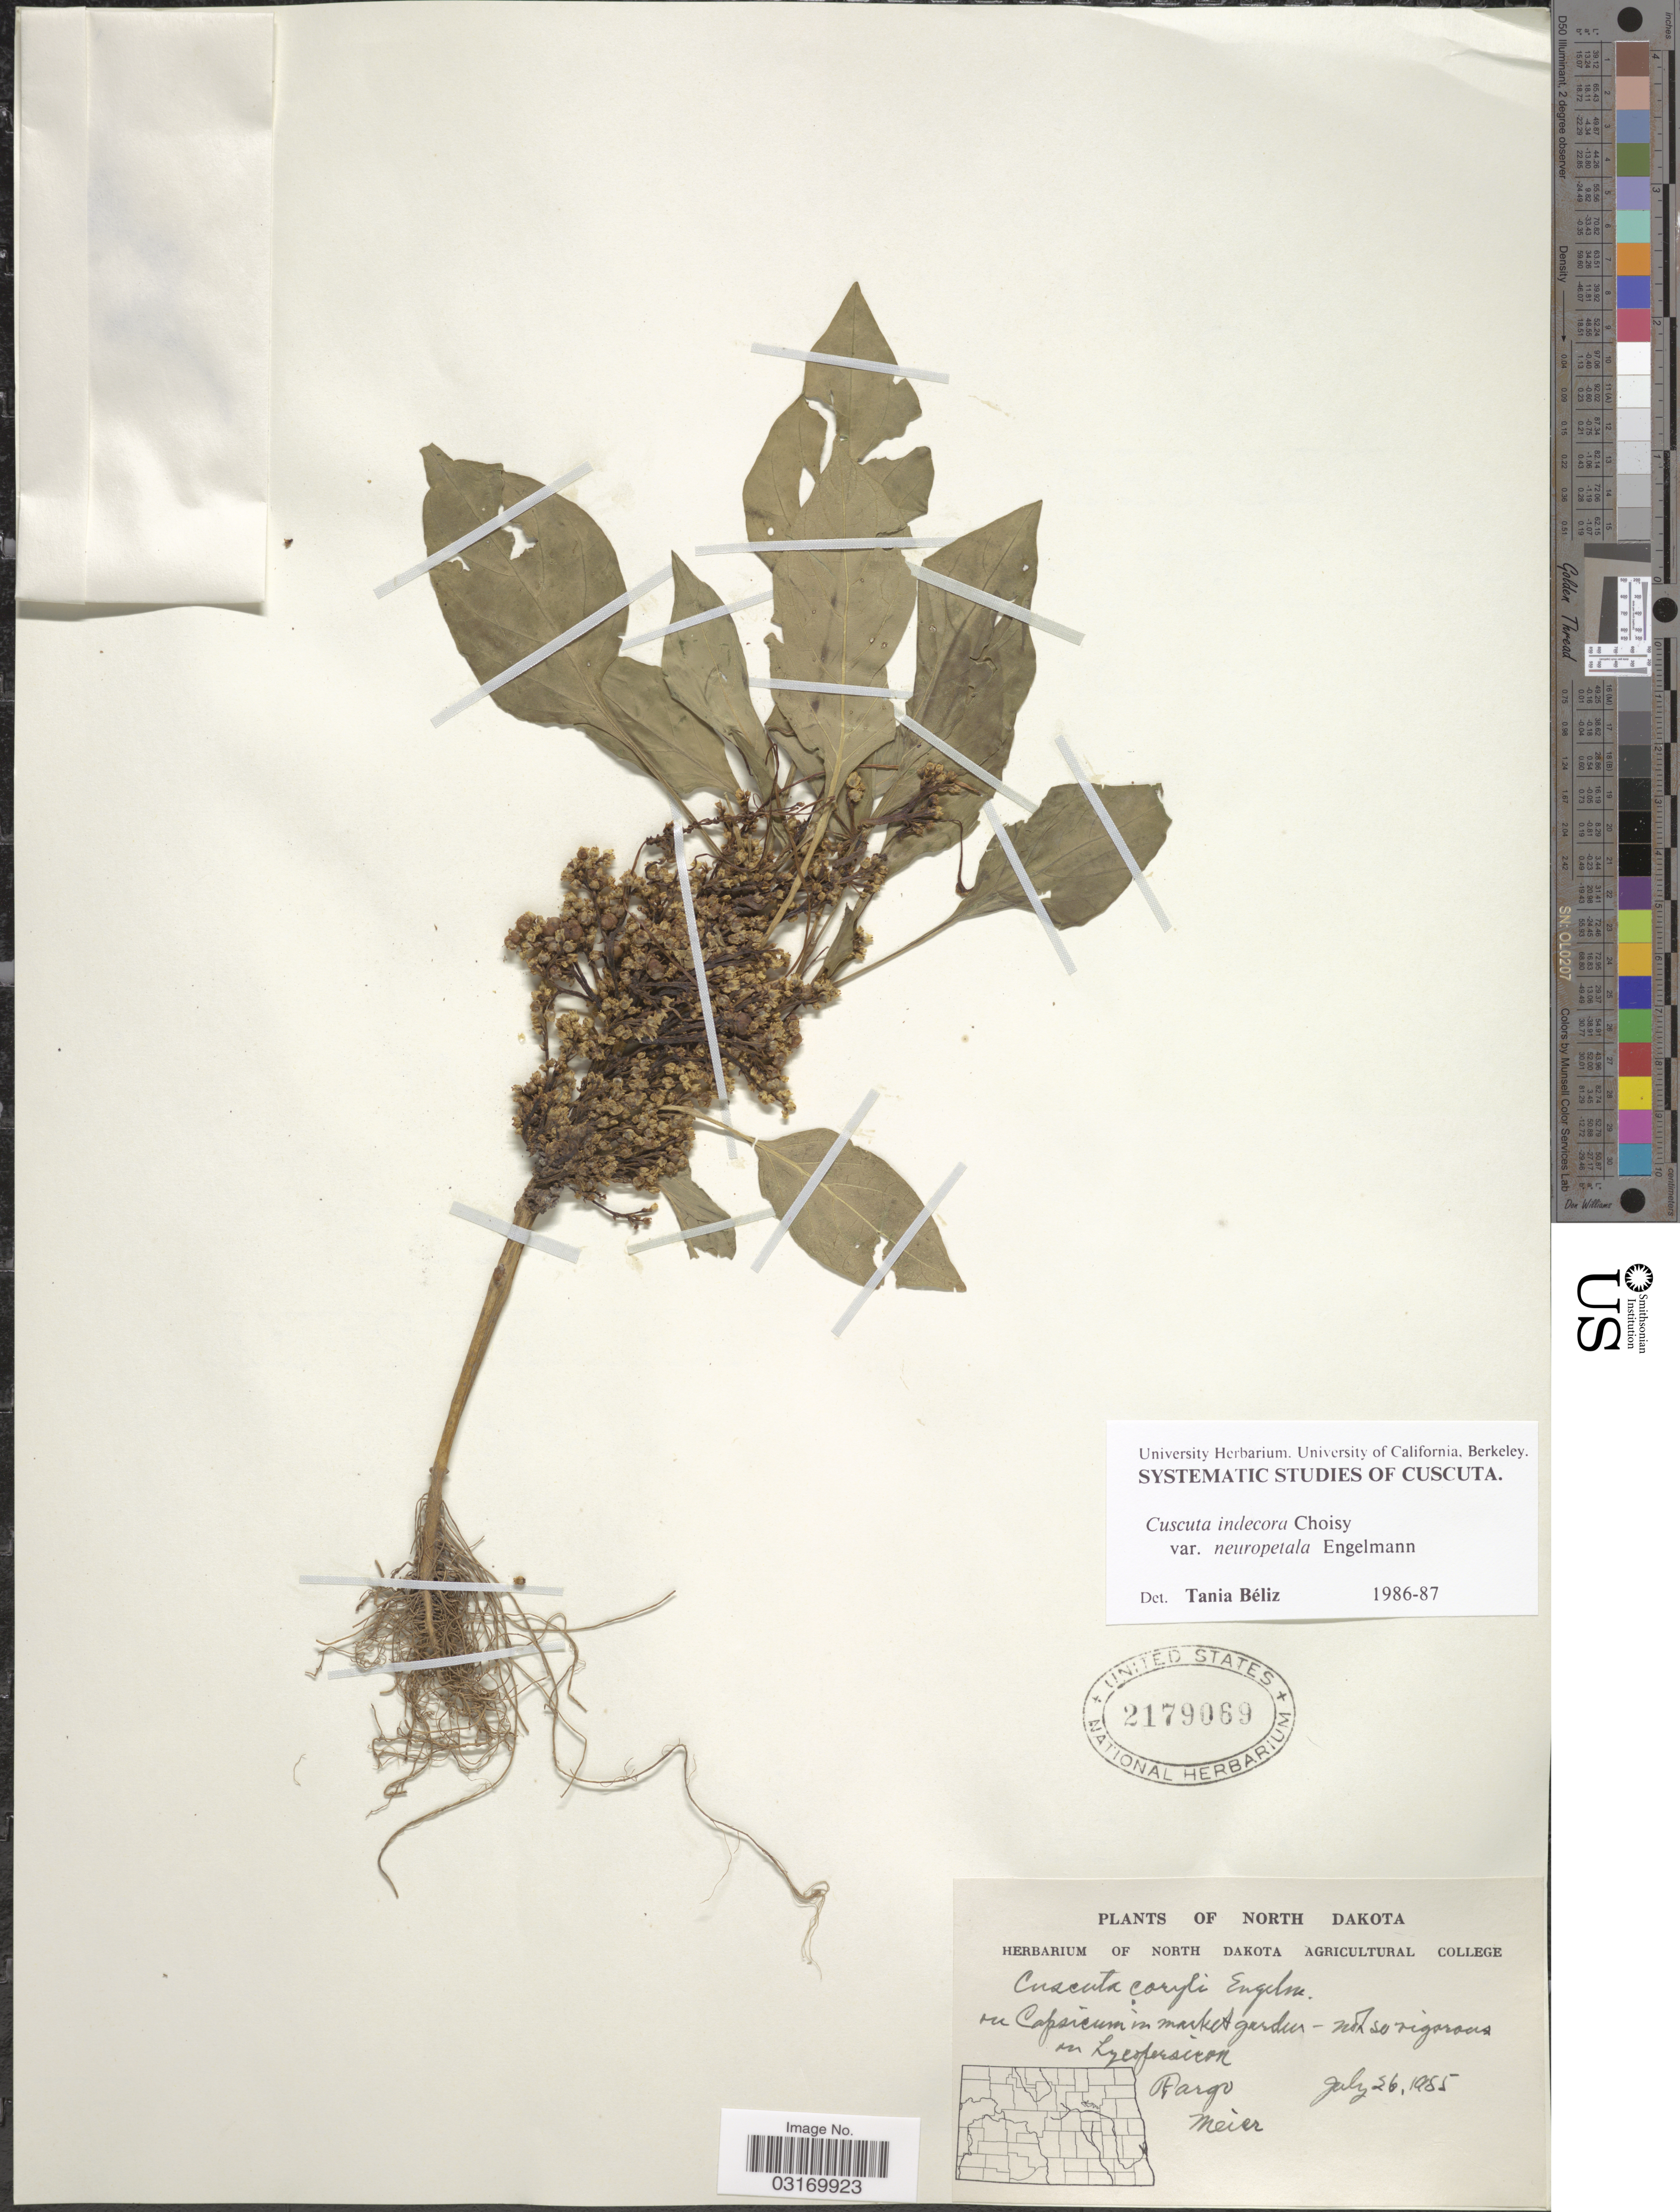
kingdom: Plantae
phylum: Tracheophyta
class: Magnoliopsida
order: Solanales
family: Convolvulaceae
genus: Cuscuta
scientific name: Cuscuta indecora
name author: Choisy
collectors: Meier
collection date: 1955-07-26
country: United States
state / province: North Dakota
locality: Fargo.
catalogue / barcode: US 2179069